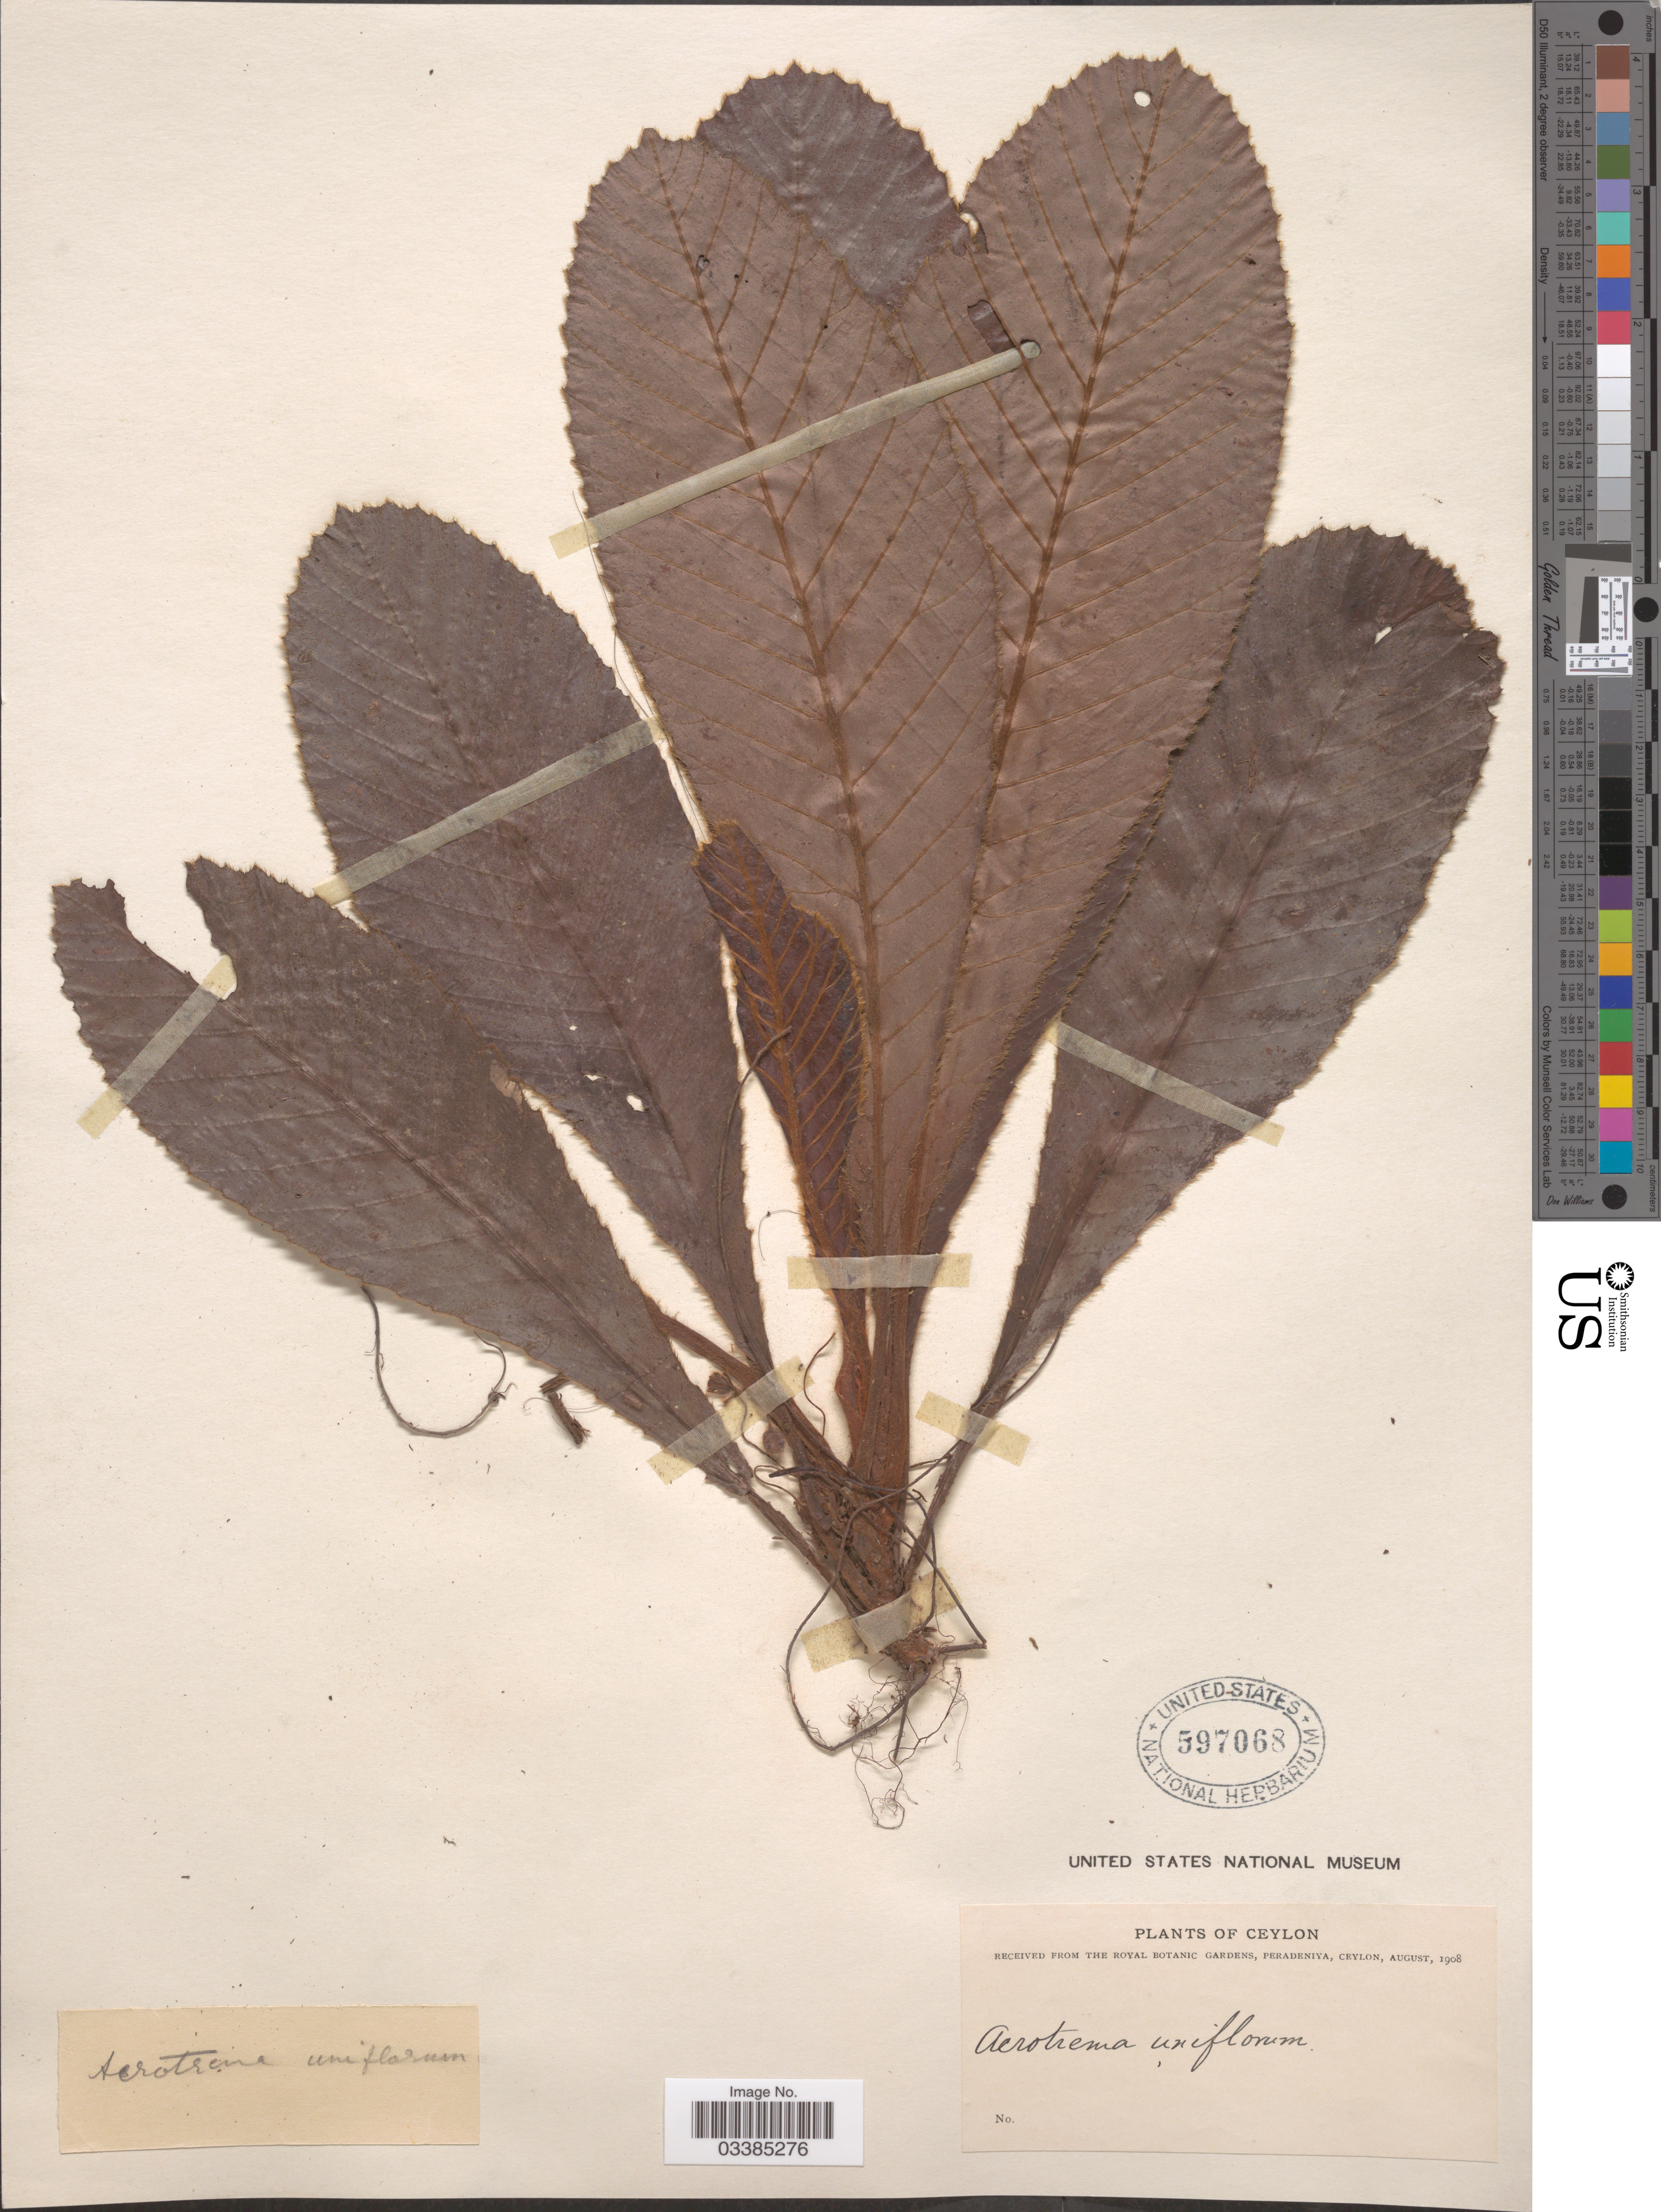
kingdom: Plantae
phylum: Tracheophyta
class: Magnoliopsida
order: Dilleniales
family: Dilleniaceae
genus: Acrotrema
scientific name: Acrotrema uniflorum var. uniflorum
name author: Hook.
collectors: ex herb. Royal Botanic Gardens, Peradeniya, Ceylon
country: Sri Lanka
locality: Ceylon.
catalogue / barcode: US 597068